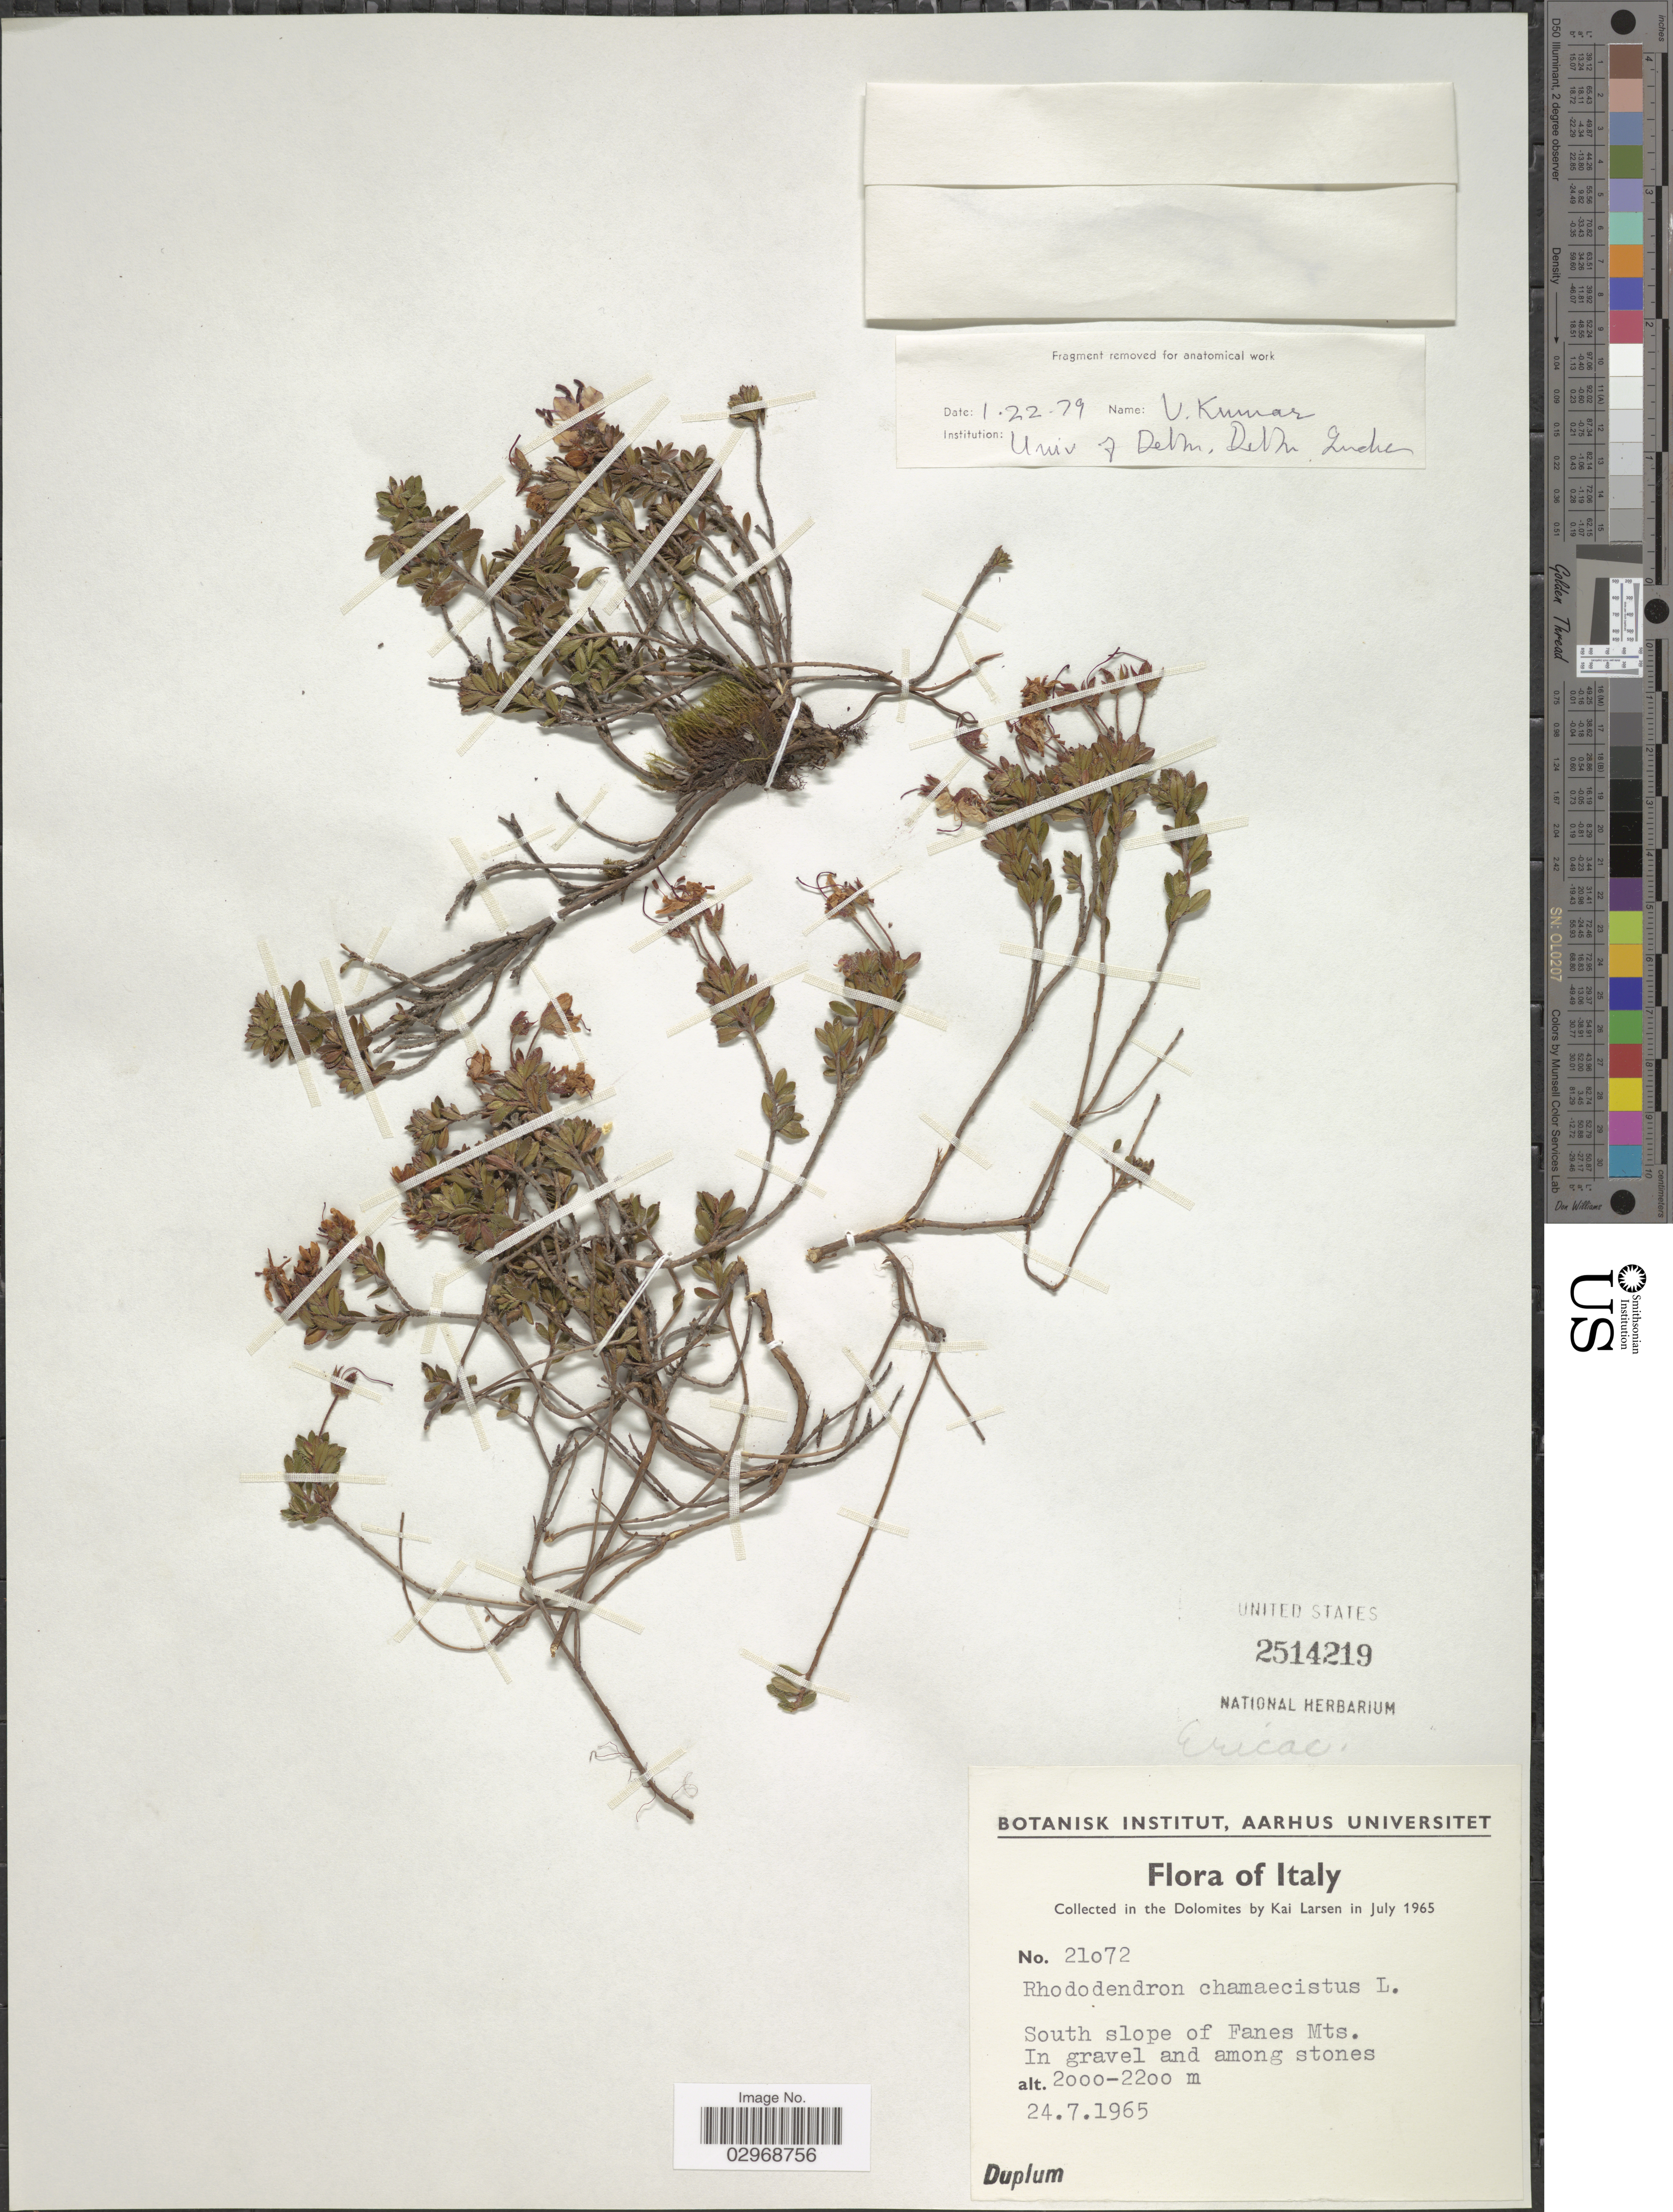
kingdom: Plantae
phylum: Tracheophyta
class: Magnoliopsida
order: Ericales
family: Ericaceae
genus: Rhododendron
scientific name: Rhododendron chamaecistus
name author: L.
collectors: K. Larsen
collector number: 21072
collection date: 1965-07-24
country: Italy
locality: Dolomites, South slope of Fanes Mts., In gravel and among stones.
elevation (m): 2000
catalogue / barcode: US 2514219